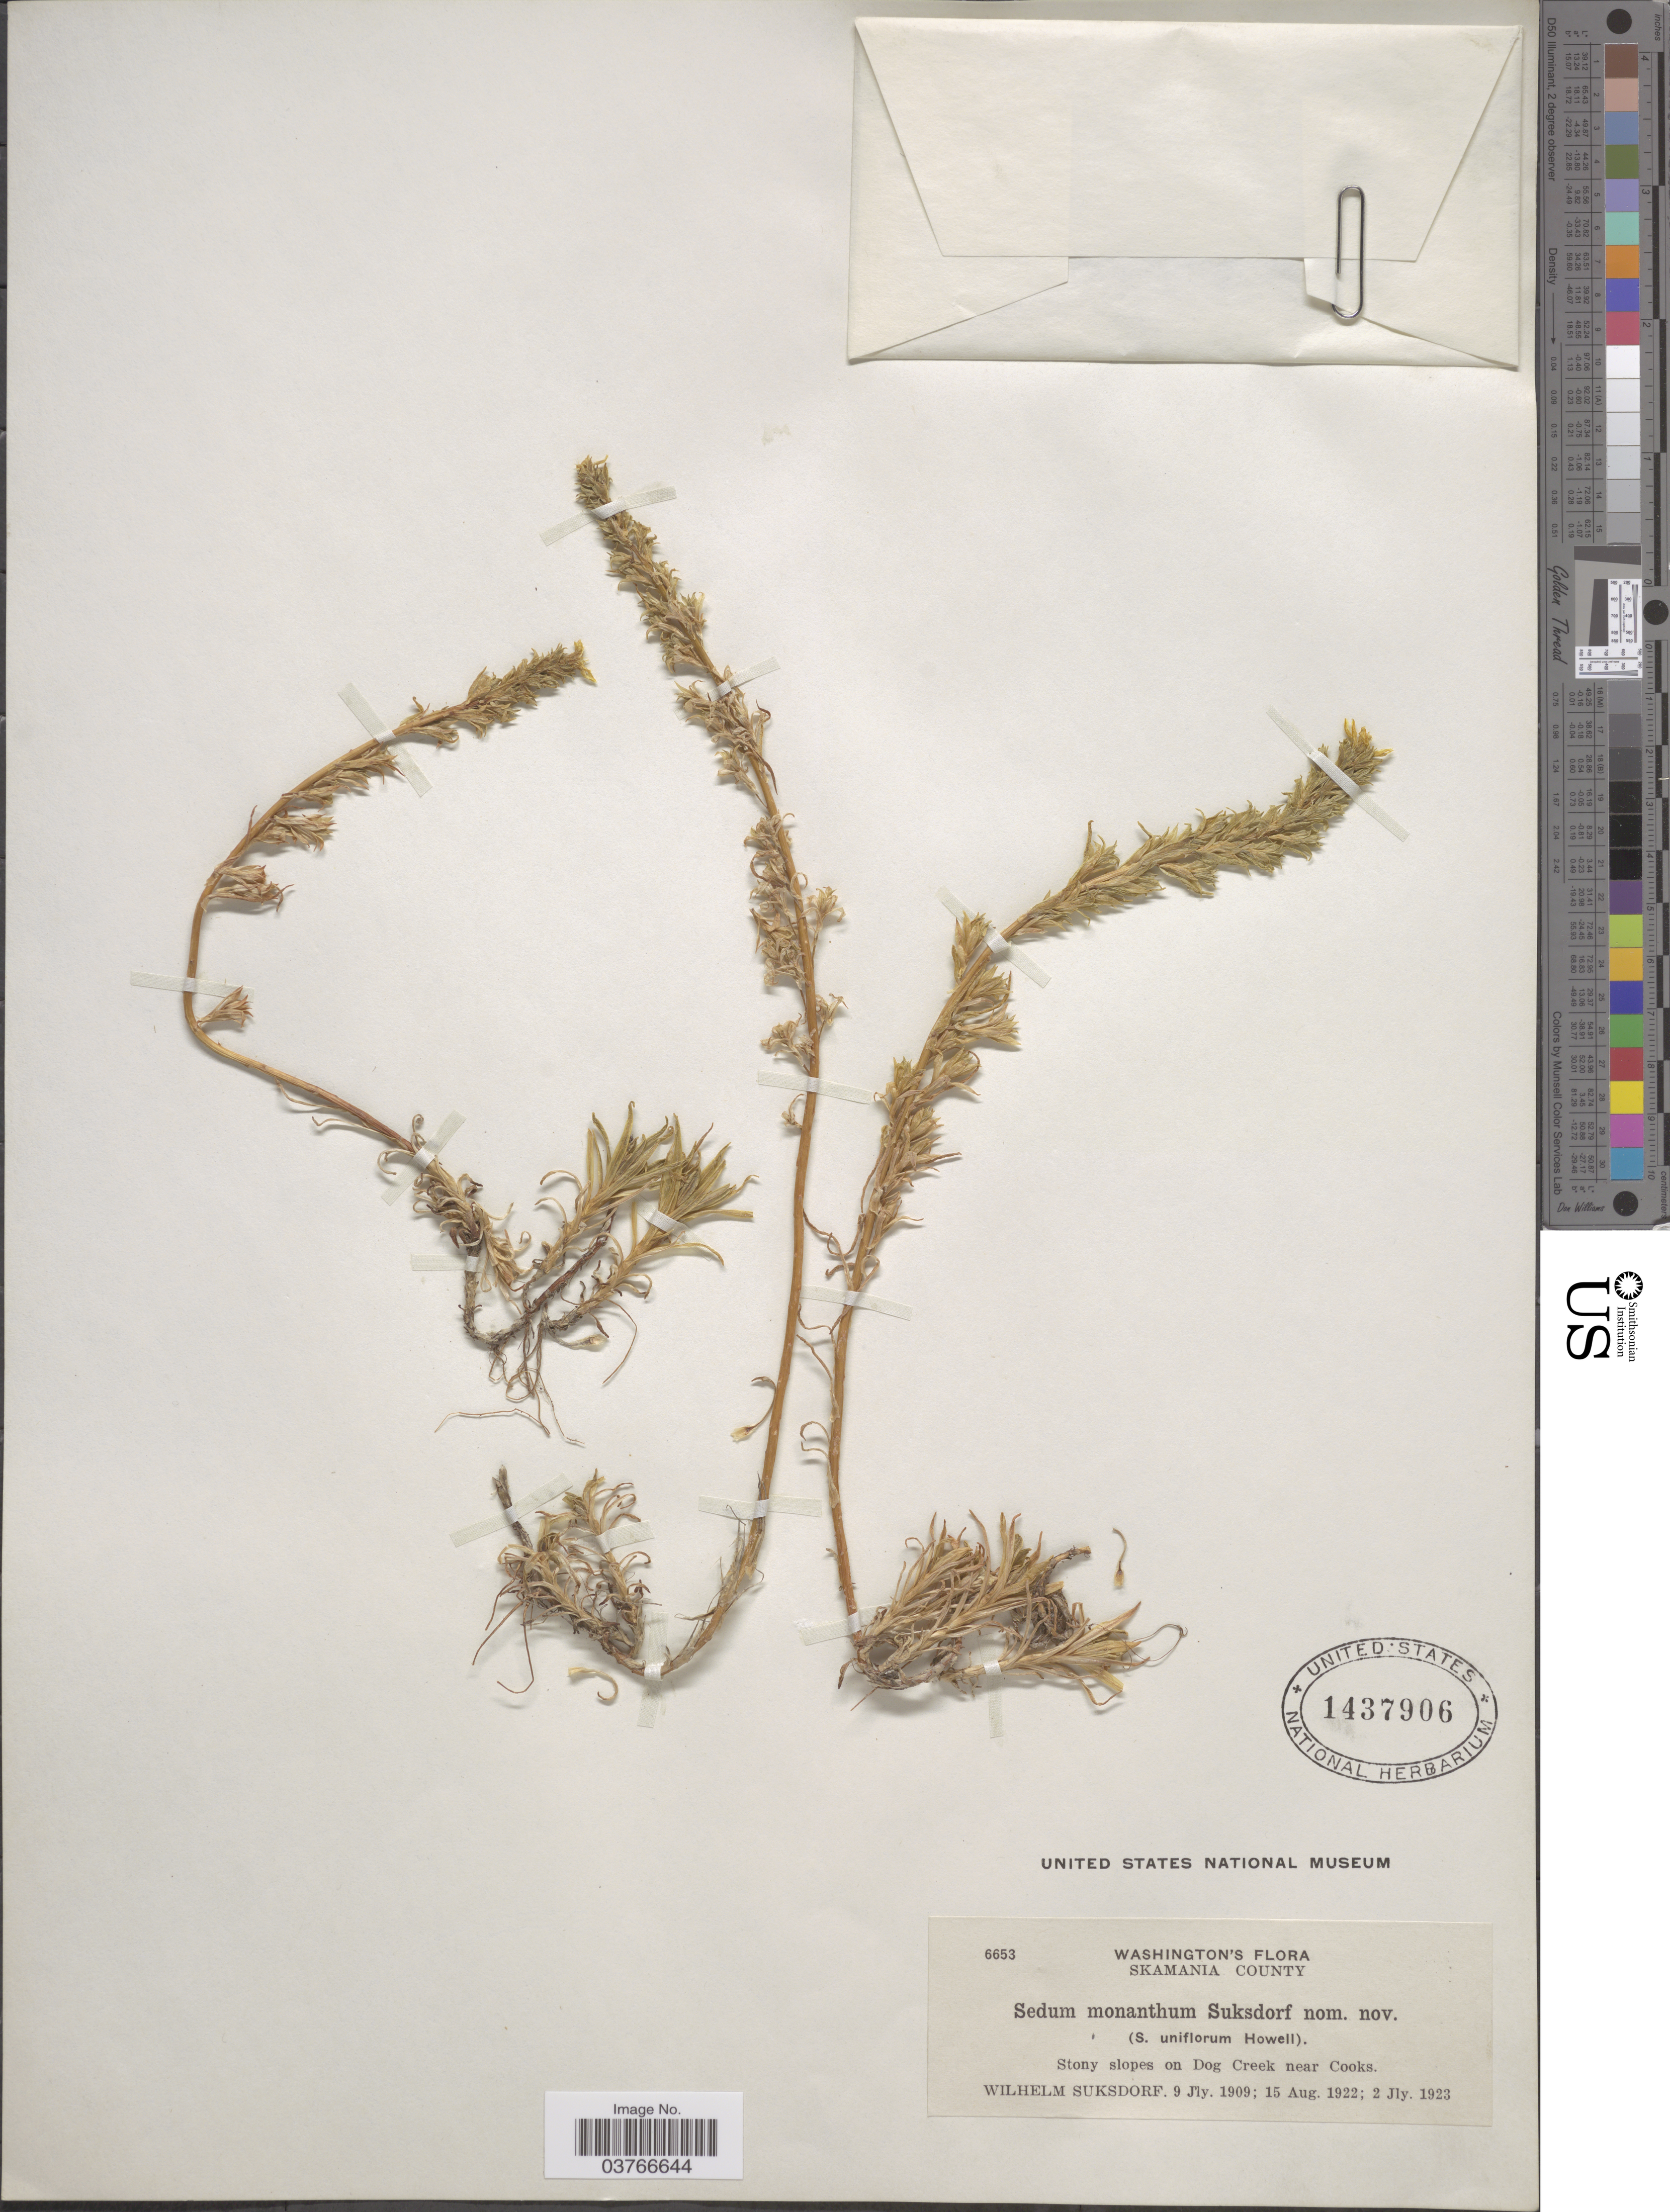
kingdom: Plantae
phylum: Tracheophyta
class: Magnoliopsida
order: Saxifragales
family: Crassulaceae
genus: Sedum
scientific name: Sedum stenopetalum var. stenopetalum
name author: Pursh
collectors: W. N. Suksdorf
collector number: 6653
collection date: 1922-08-15/1923-07-02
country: United States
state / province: Washington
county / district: Skamania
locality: Skamania County. Stony slopes on Dog Creek near Cooks.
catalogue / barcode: US 1437906